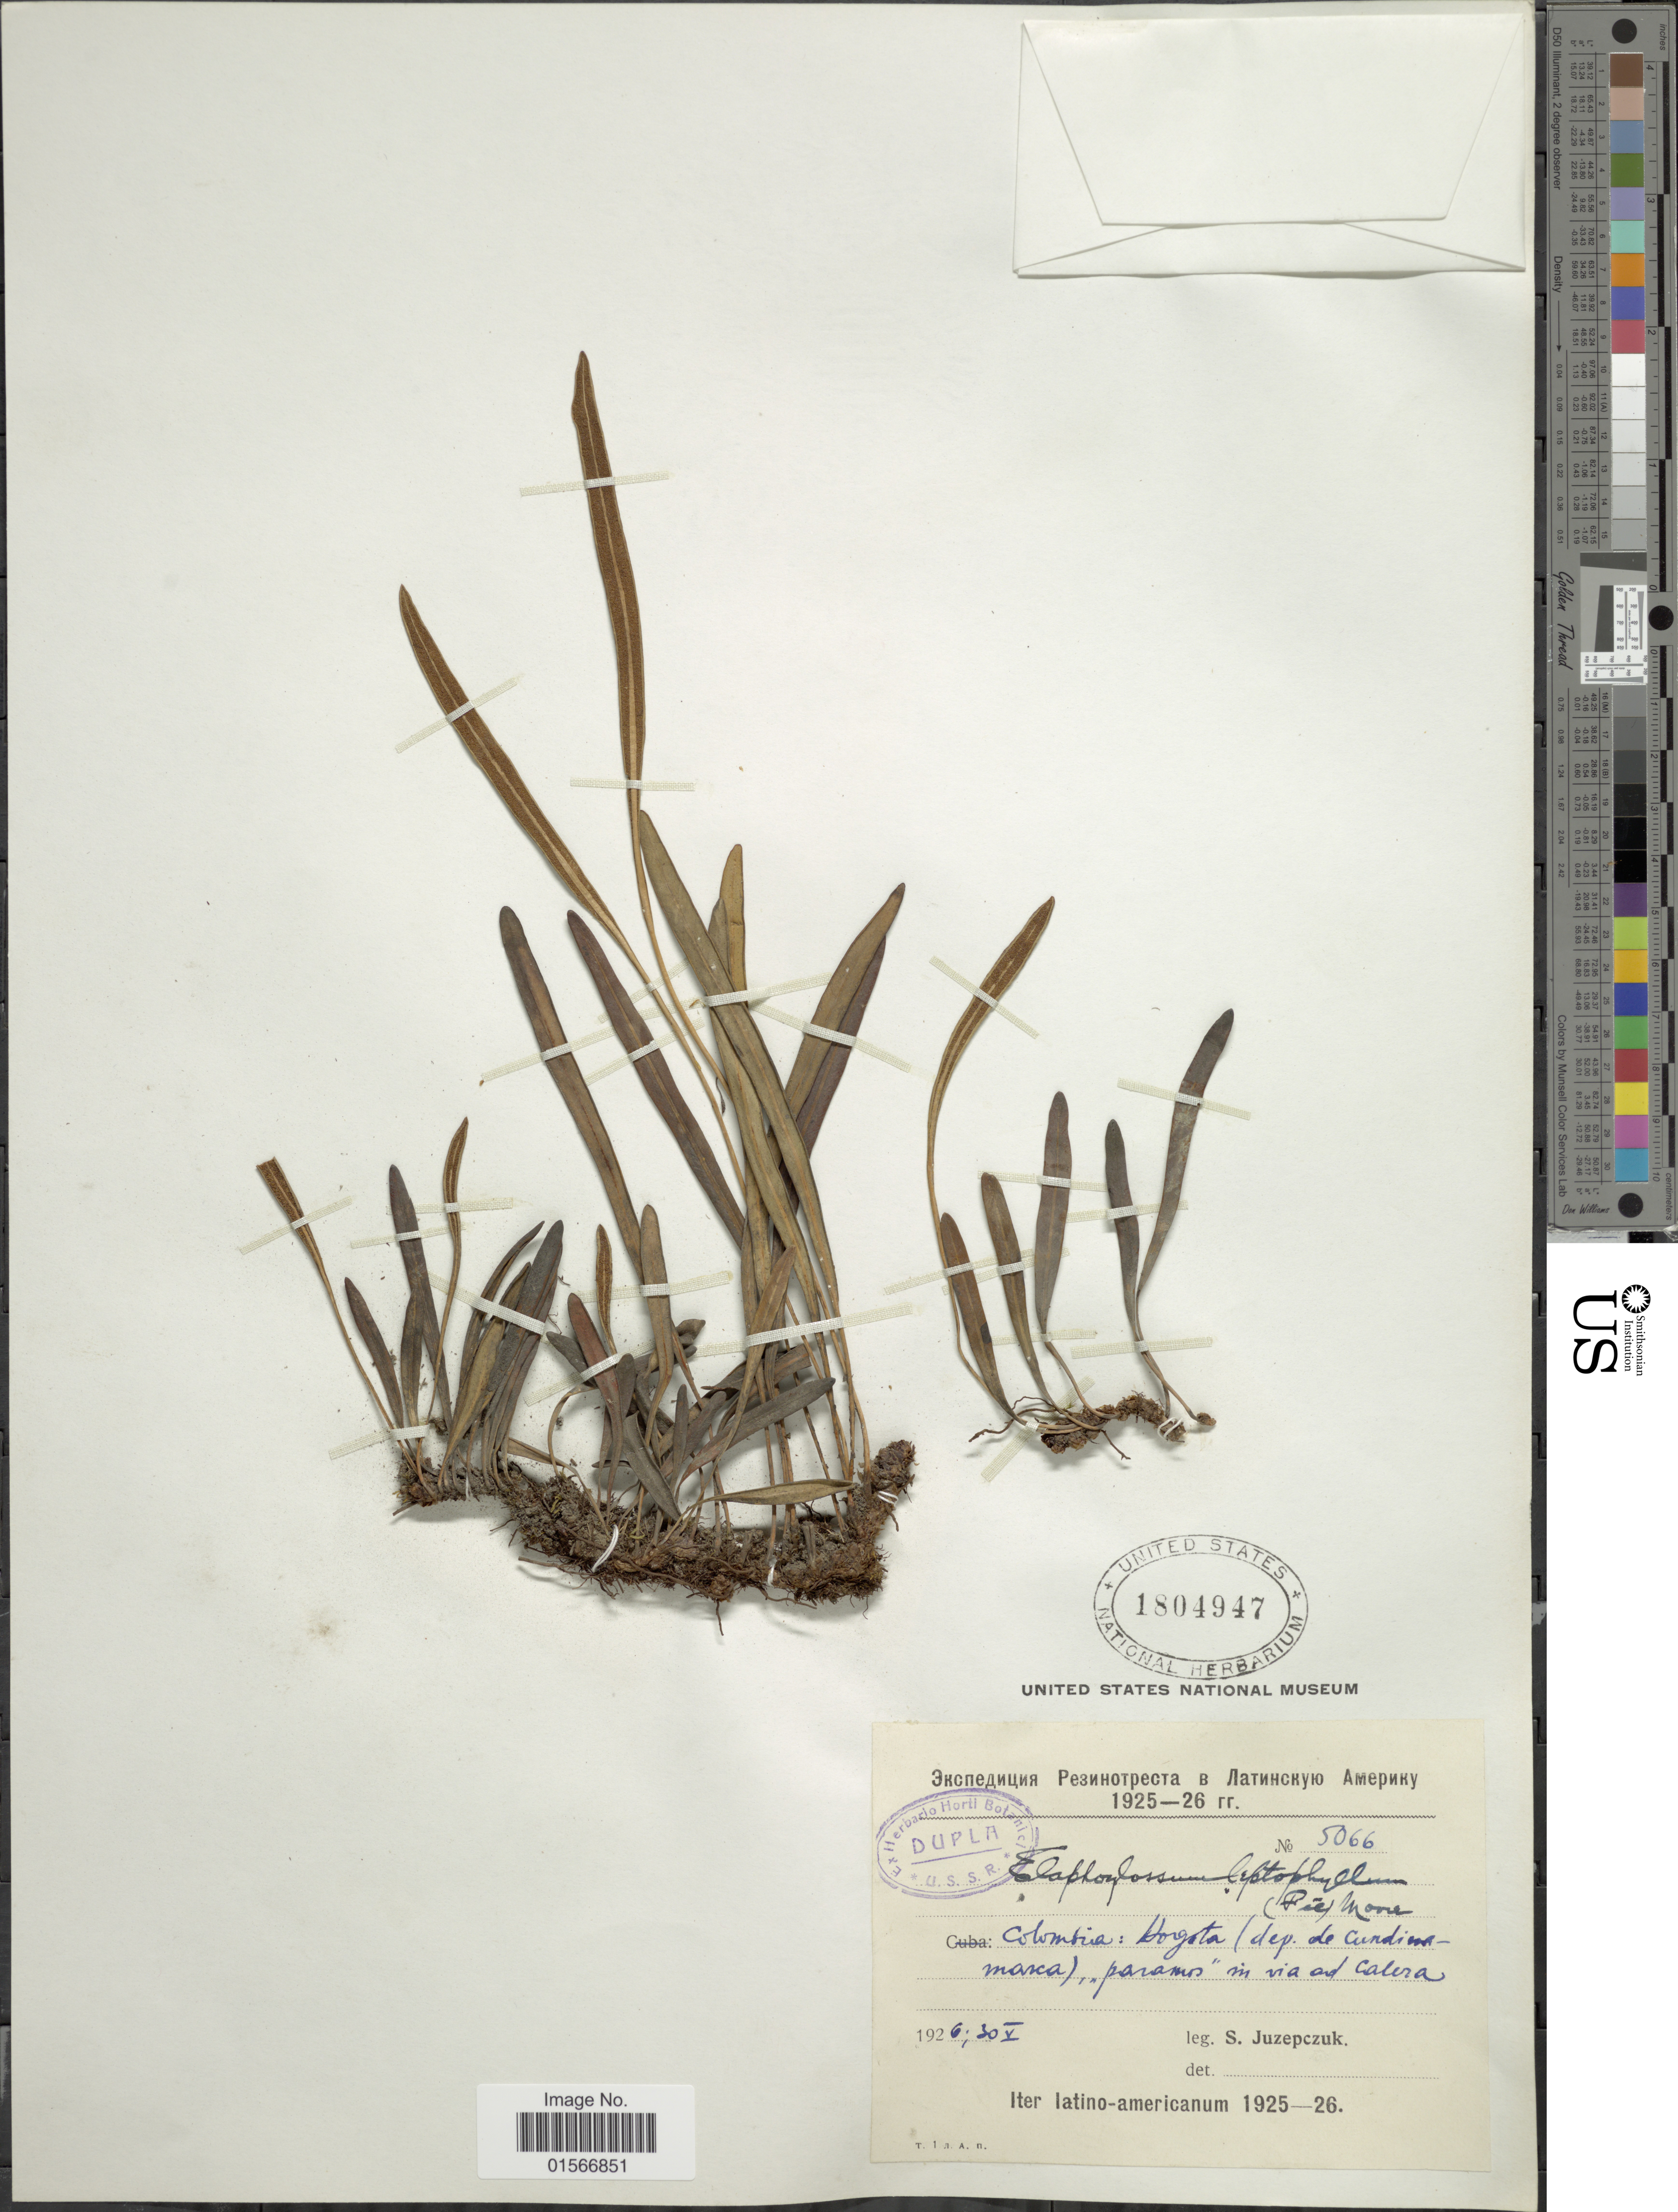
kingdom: Plantae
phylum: Tracheophyta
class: Polypodiopsida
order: Polypodiales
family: Dryopteridaceae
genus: Elaphoglossum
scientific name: Elaphoglossum leptophyllum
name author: (Fée) T. Moore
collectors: S. V. Juzepczuk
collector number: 5066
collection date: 1926-05-30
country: Colombia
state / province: Cundinamarca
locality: Bogota (dep de Cundinamarca), paramos in via ad Calera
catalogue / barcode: US 1804947